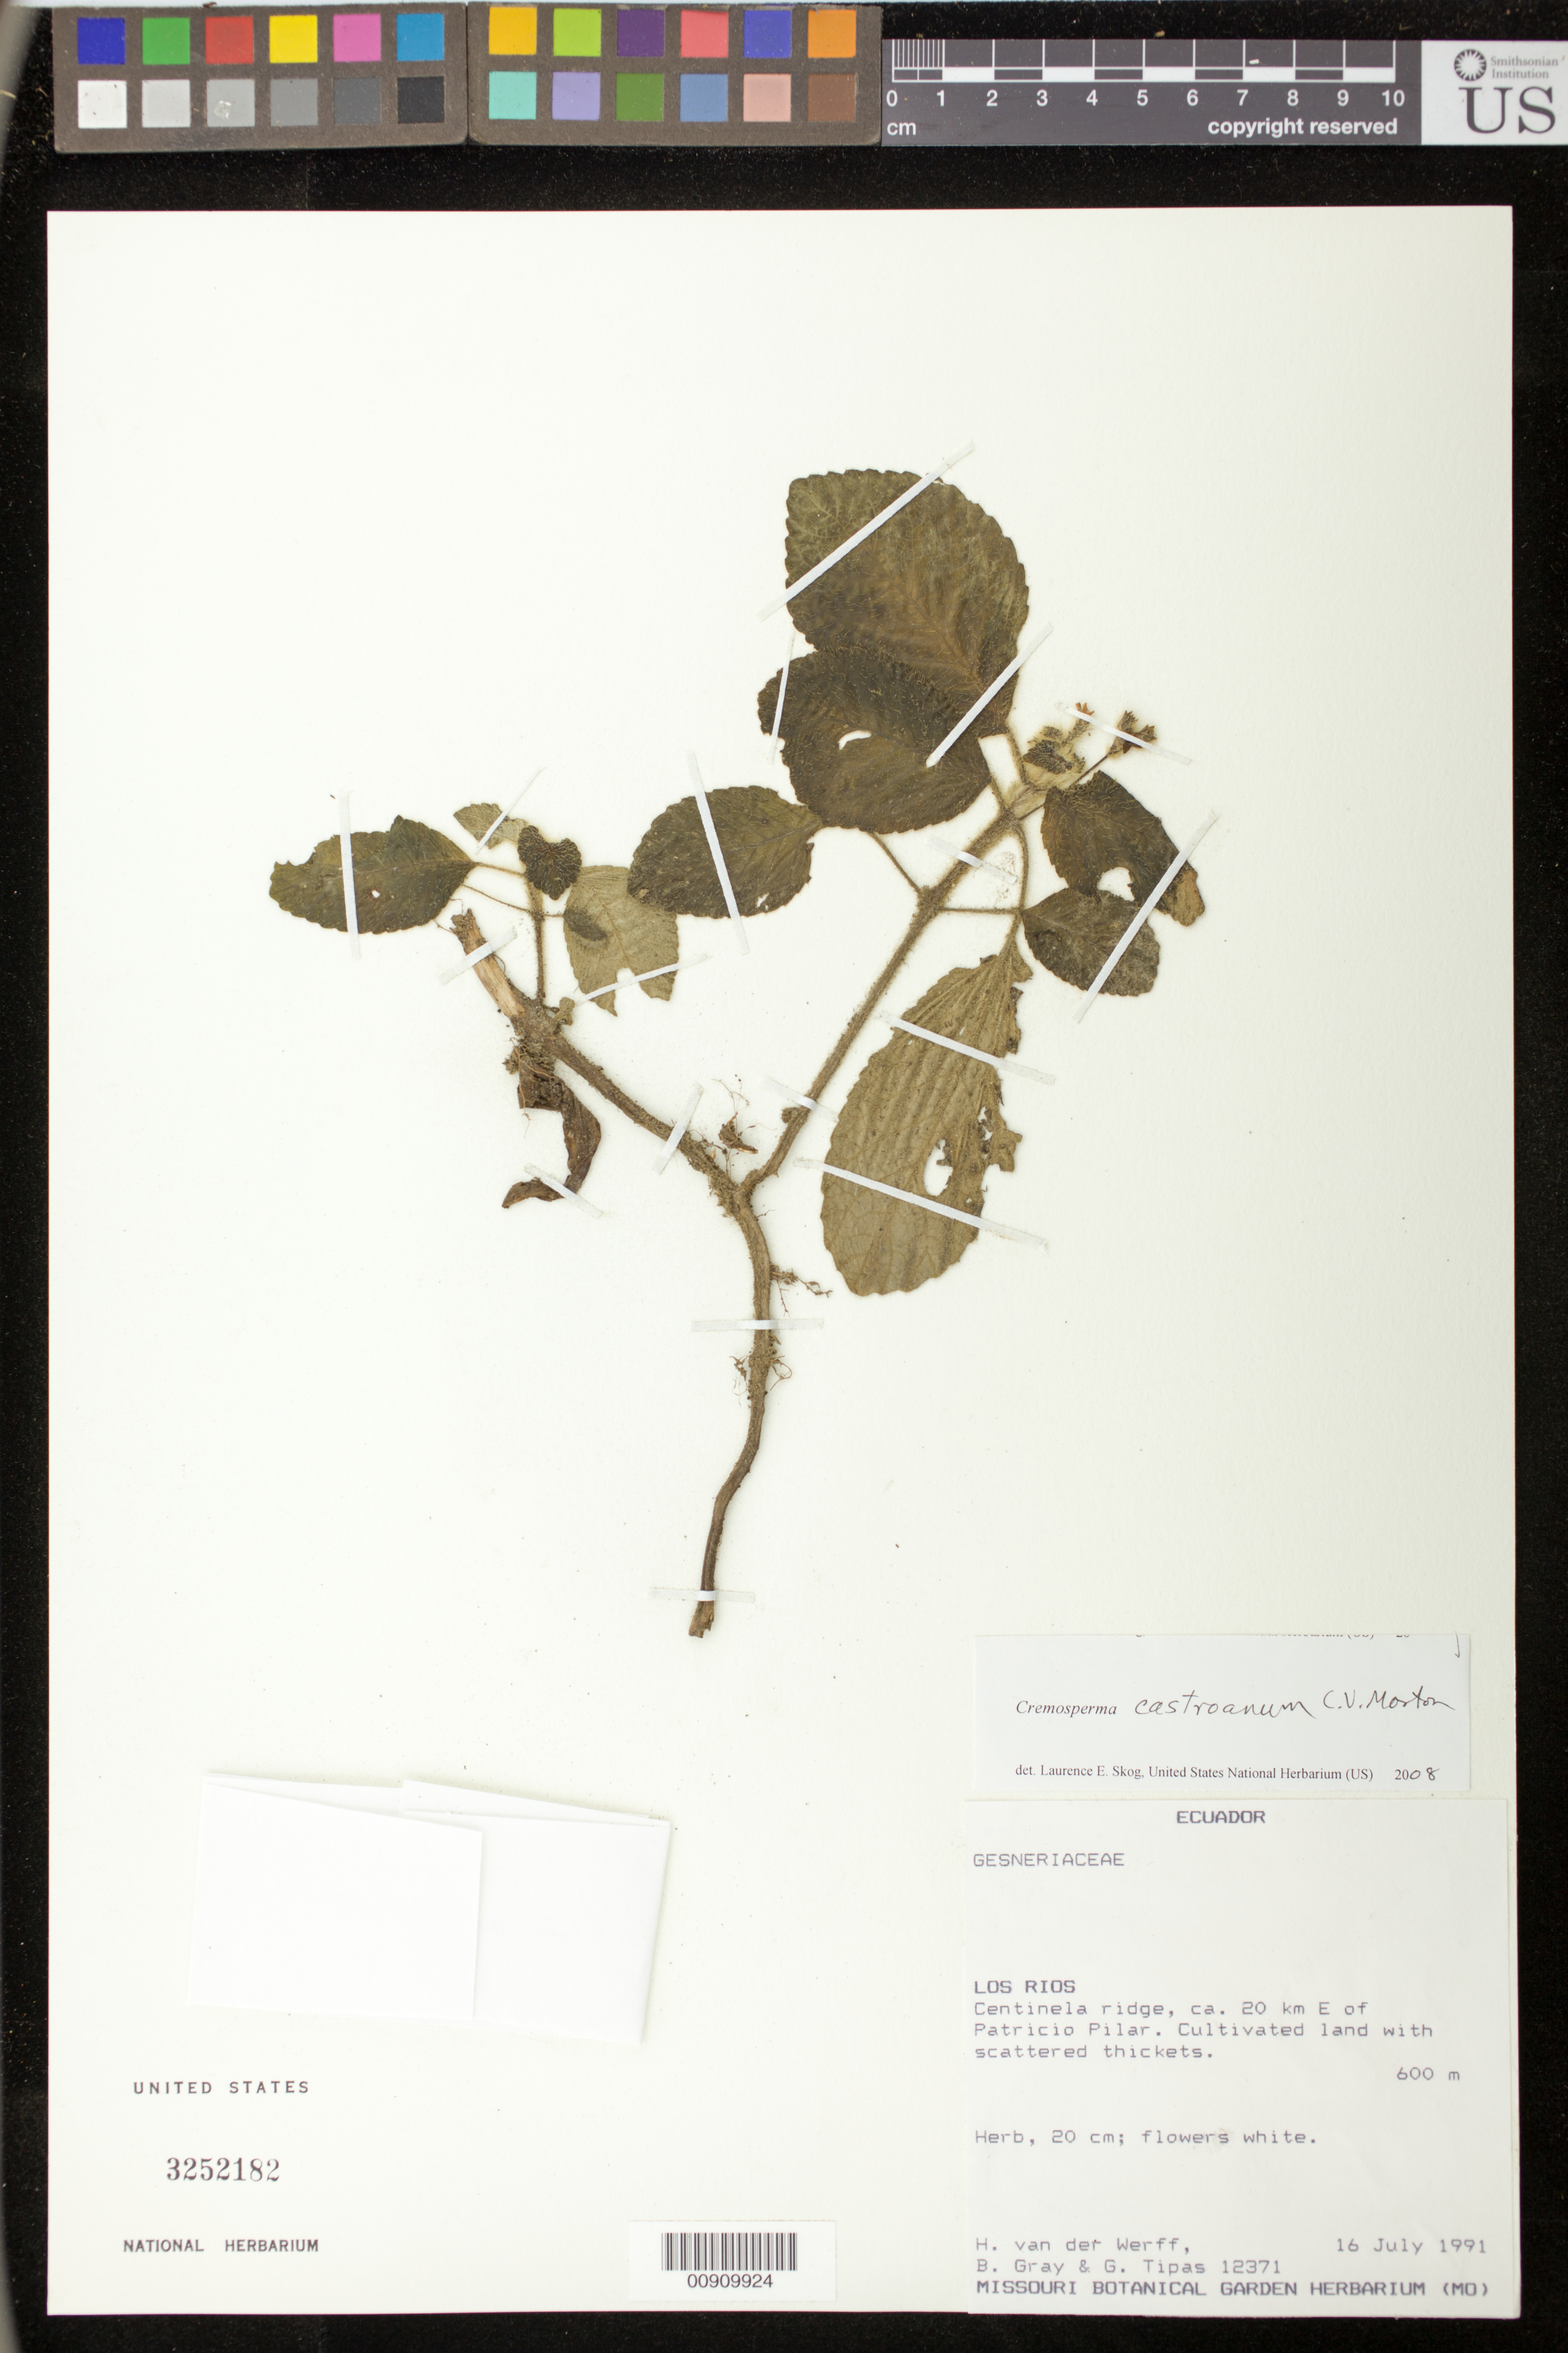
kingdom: Plantae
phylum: Tracheophyta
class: Magnoliopsida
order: Lamiales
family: Gesneriaceae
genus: Cremosperma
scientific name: Cremosperma castroanum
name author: C.V. Morton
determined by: Skog, Laurence E.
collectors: H. van der Werff, B. Gray & G. Tipas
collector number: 12371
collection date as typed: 16 Jul 1991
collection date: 1991-07-16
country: Ecuador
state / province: Los Ríos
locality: Centinela ridge, ca. 20 km E of Patricio Pilar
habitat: Cultivated land with scattered thickets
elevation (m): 600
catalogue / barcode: US 3252182